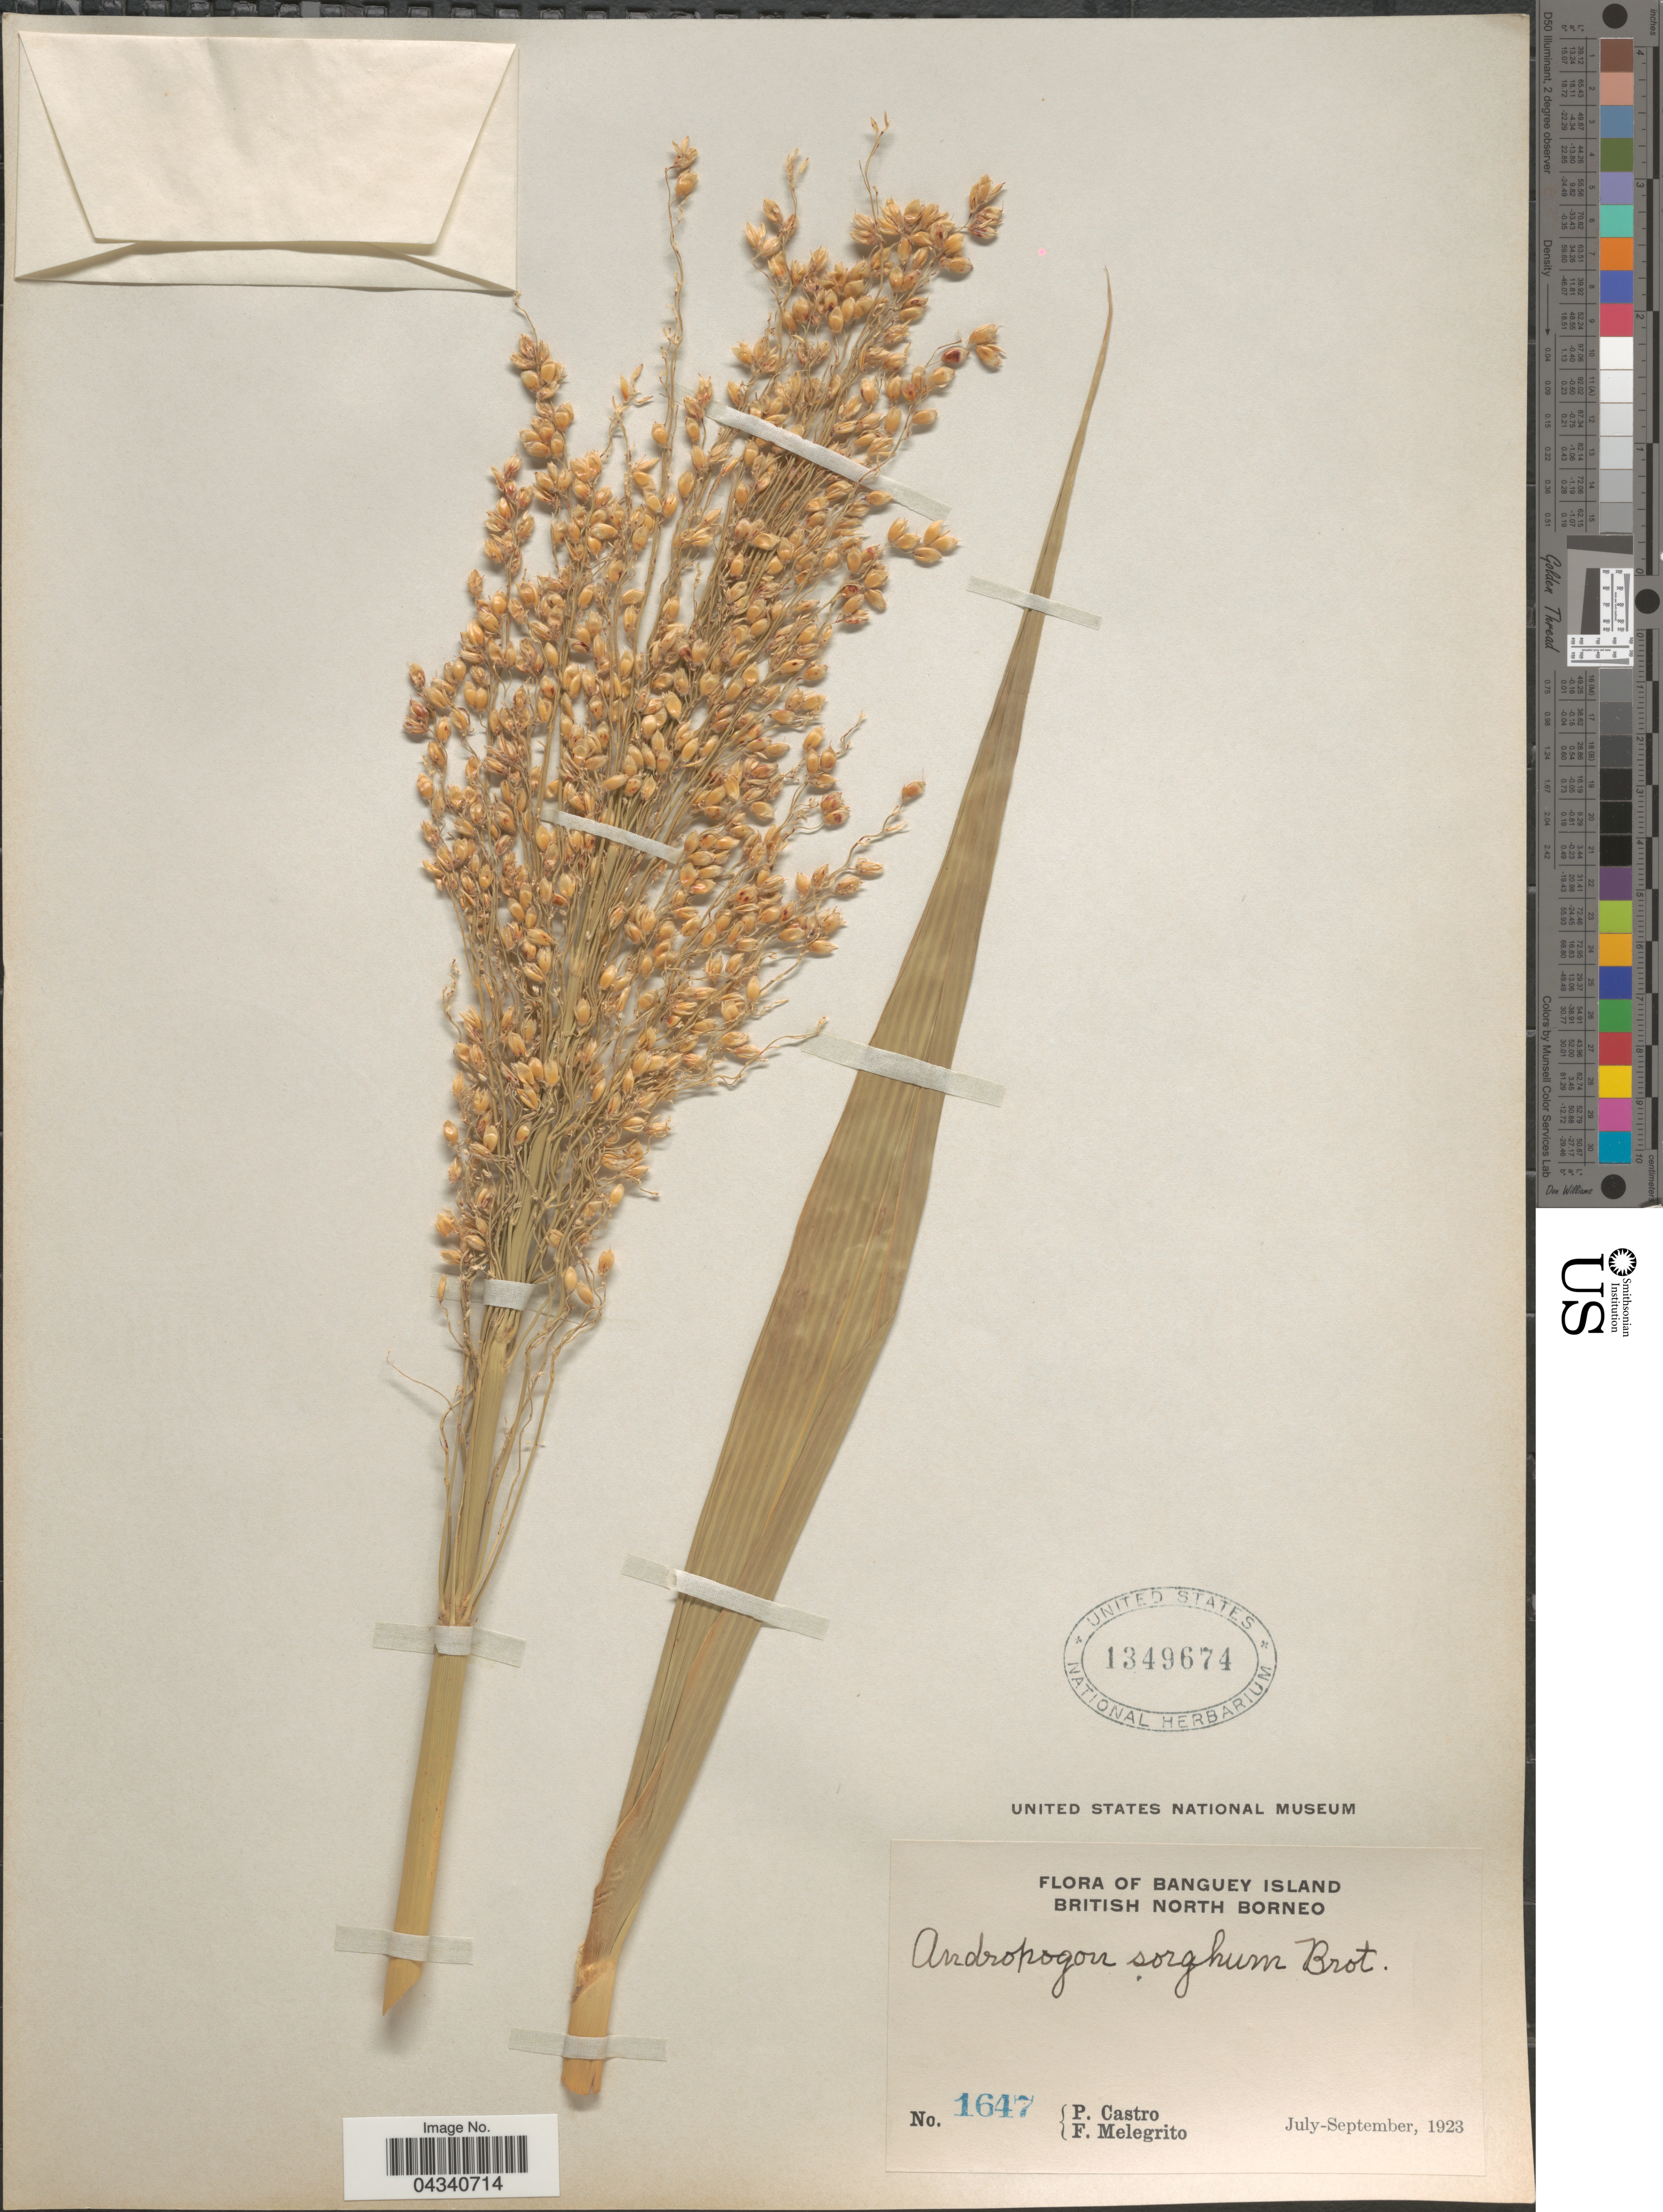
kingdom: Plantae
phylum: Tracheophyta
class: Liliopsida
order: Poales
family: Poaceae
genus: Sorghum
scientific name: Sorghum bicolor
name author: (L.) Moench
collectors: P. Castro & F. Melegrito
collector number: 1647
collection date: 1923-07/1923-09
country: Malaysia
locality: Banguey Island. British North Borneo.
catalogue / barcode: US 1349674